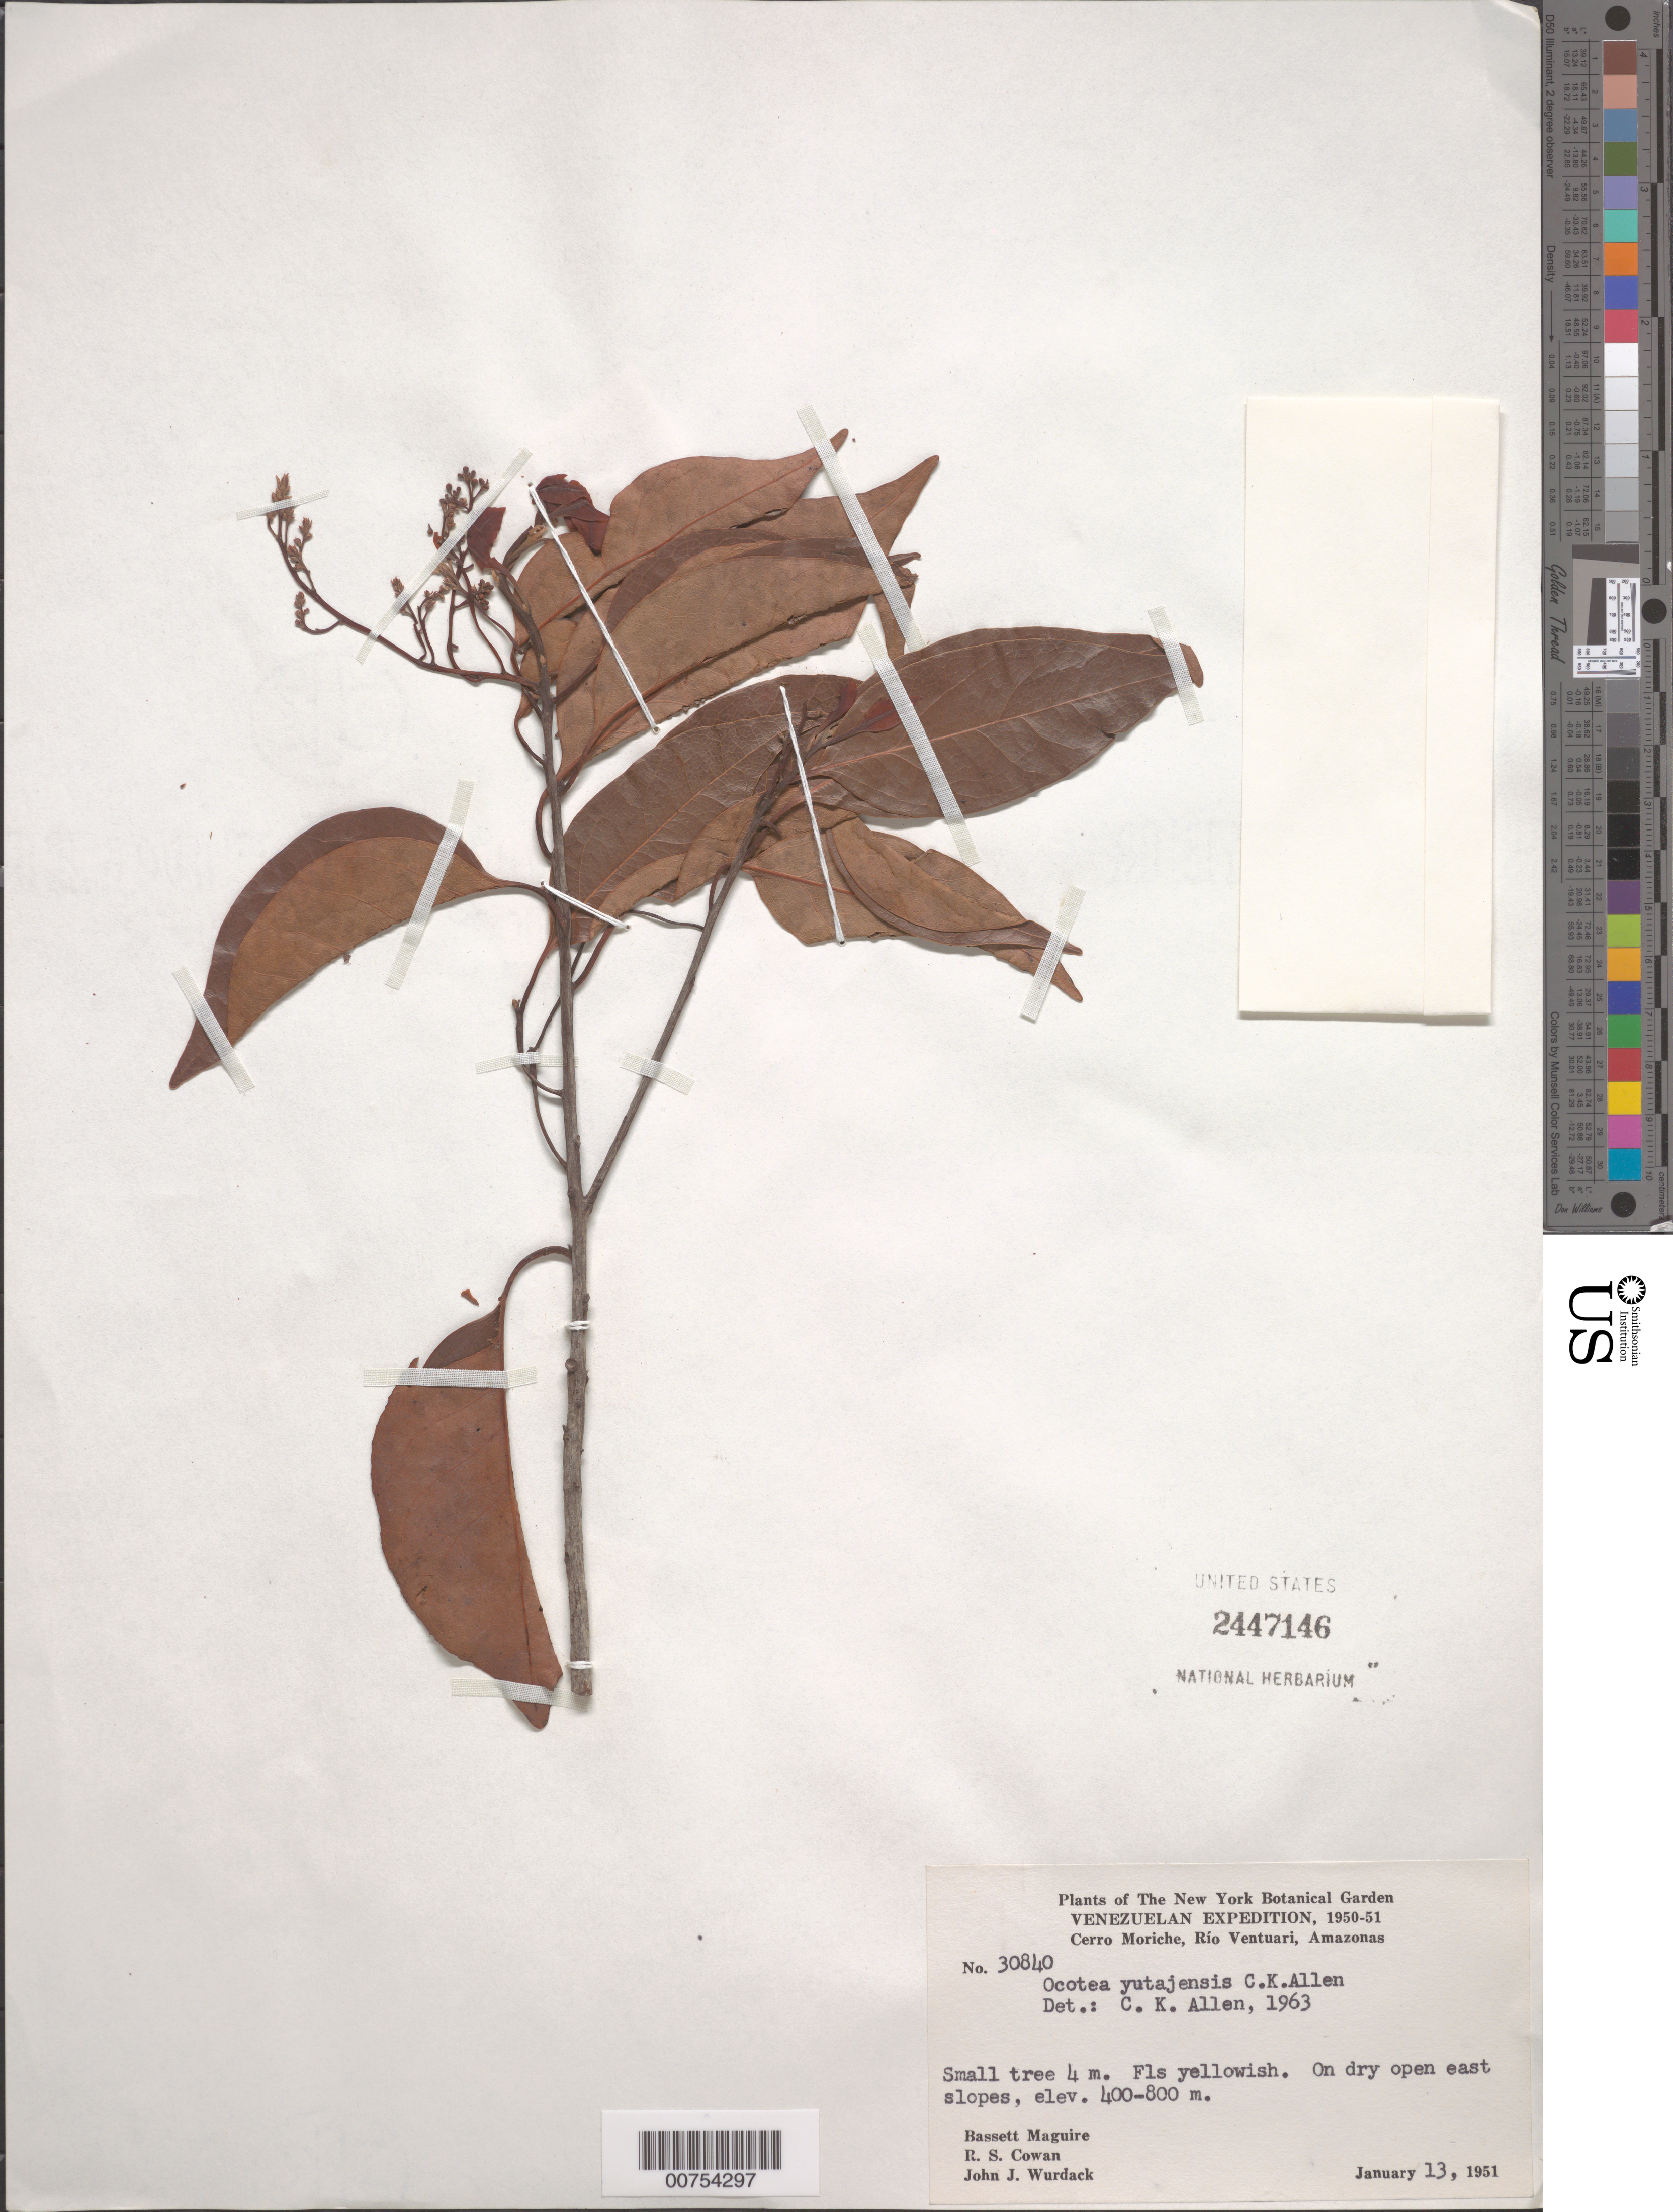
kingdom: Plantae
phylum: Tracheophyta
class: Magnoliopsida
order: Laurales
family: Lauraceae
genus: Ocotea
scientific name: Ocotea yutajensis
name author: C.K. Allen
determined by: Allen, C. K.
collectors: B. Maguire, R. S. Cowan & J. J. Wurdack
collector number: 30840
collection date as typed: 13-Jan-51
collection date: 1951-01-13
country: Venezuela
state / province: Amazonas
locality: Cerro Moriche, Río Ventuari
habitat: Dry open slopes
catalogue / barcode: US 2447146